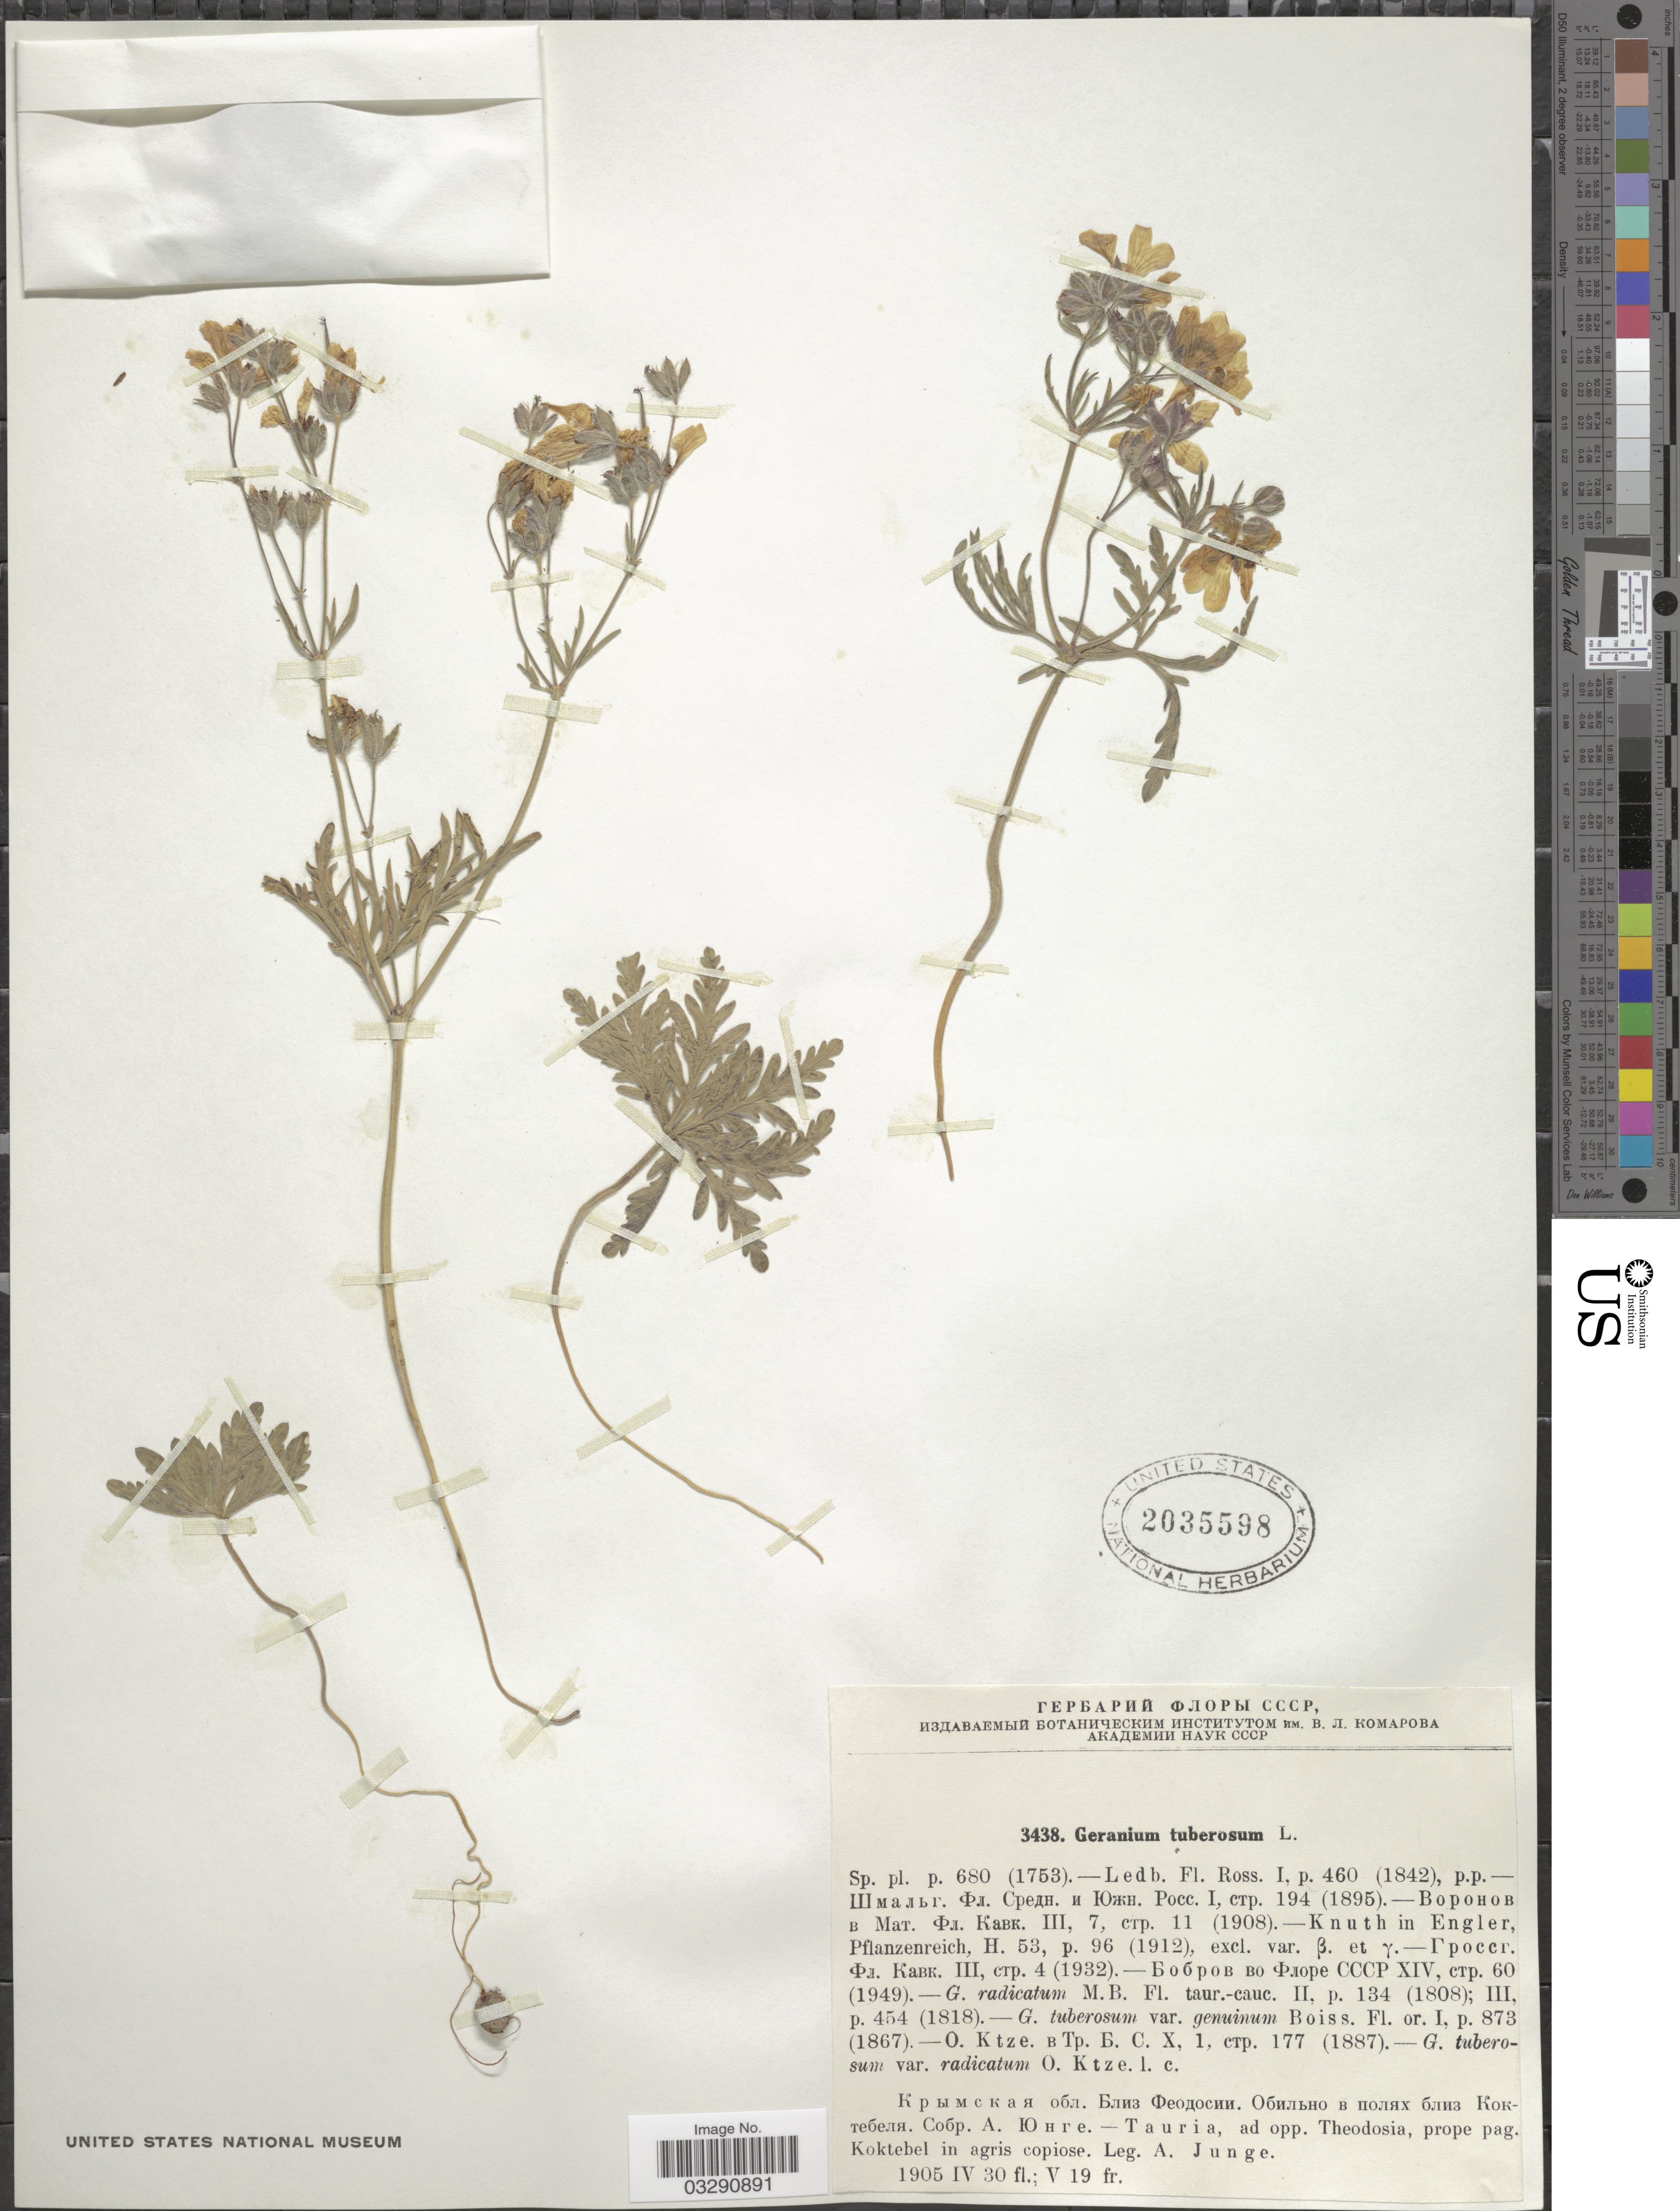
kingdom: Plantae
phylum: Tracheophyta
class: Magnoliopsida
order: Geraniales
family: Geraniaceae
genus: Geranium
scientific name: Geranium tuberosum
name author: L.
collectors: A. Junge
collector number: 3438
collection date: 1905-04-30/1905-05-19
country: Ukraine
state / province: Crimea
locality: Tauria, ad opp. Theodosia, prope pag. Koktebel in agris copiose.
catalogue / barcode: US 2035598